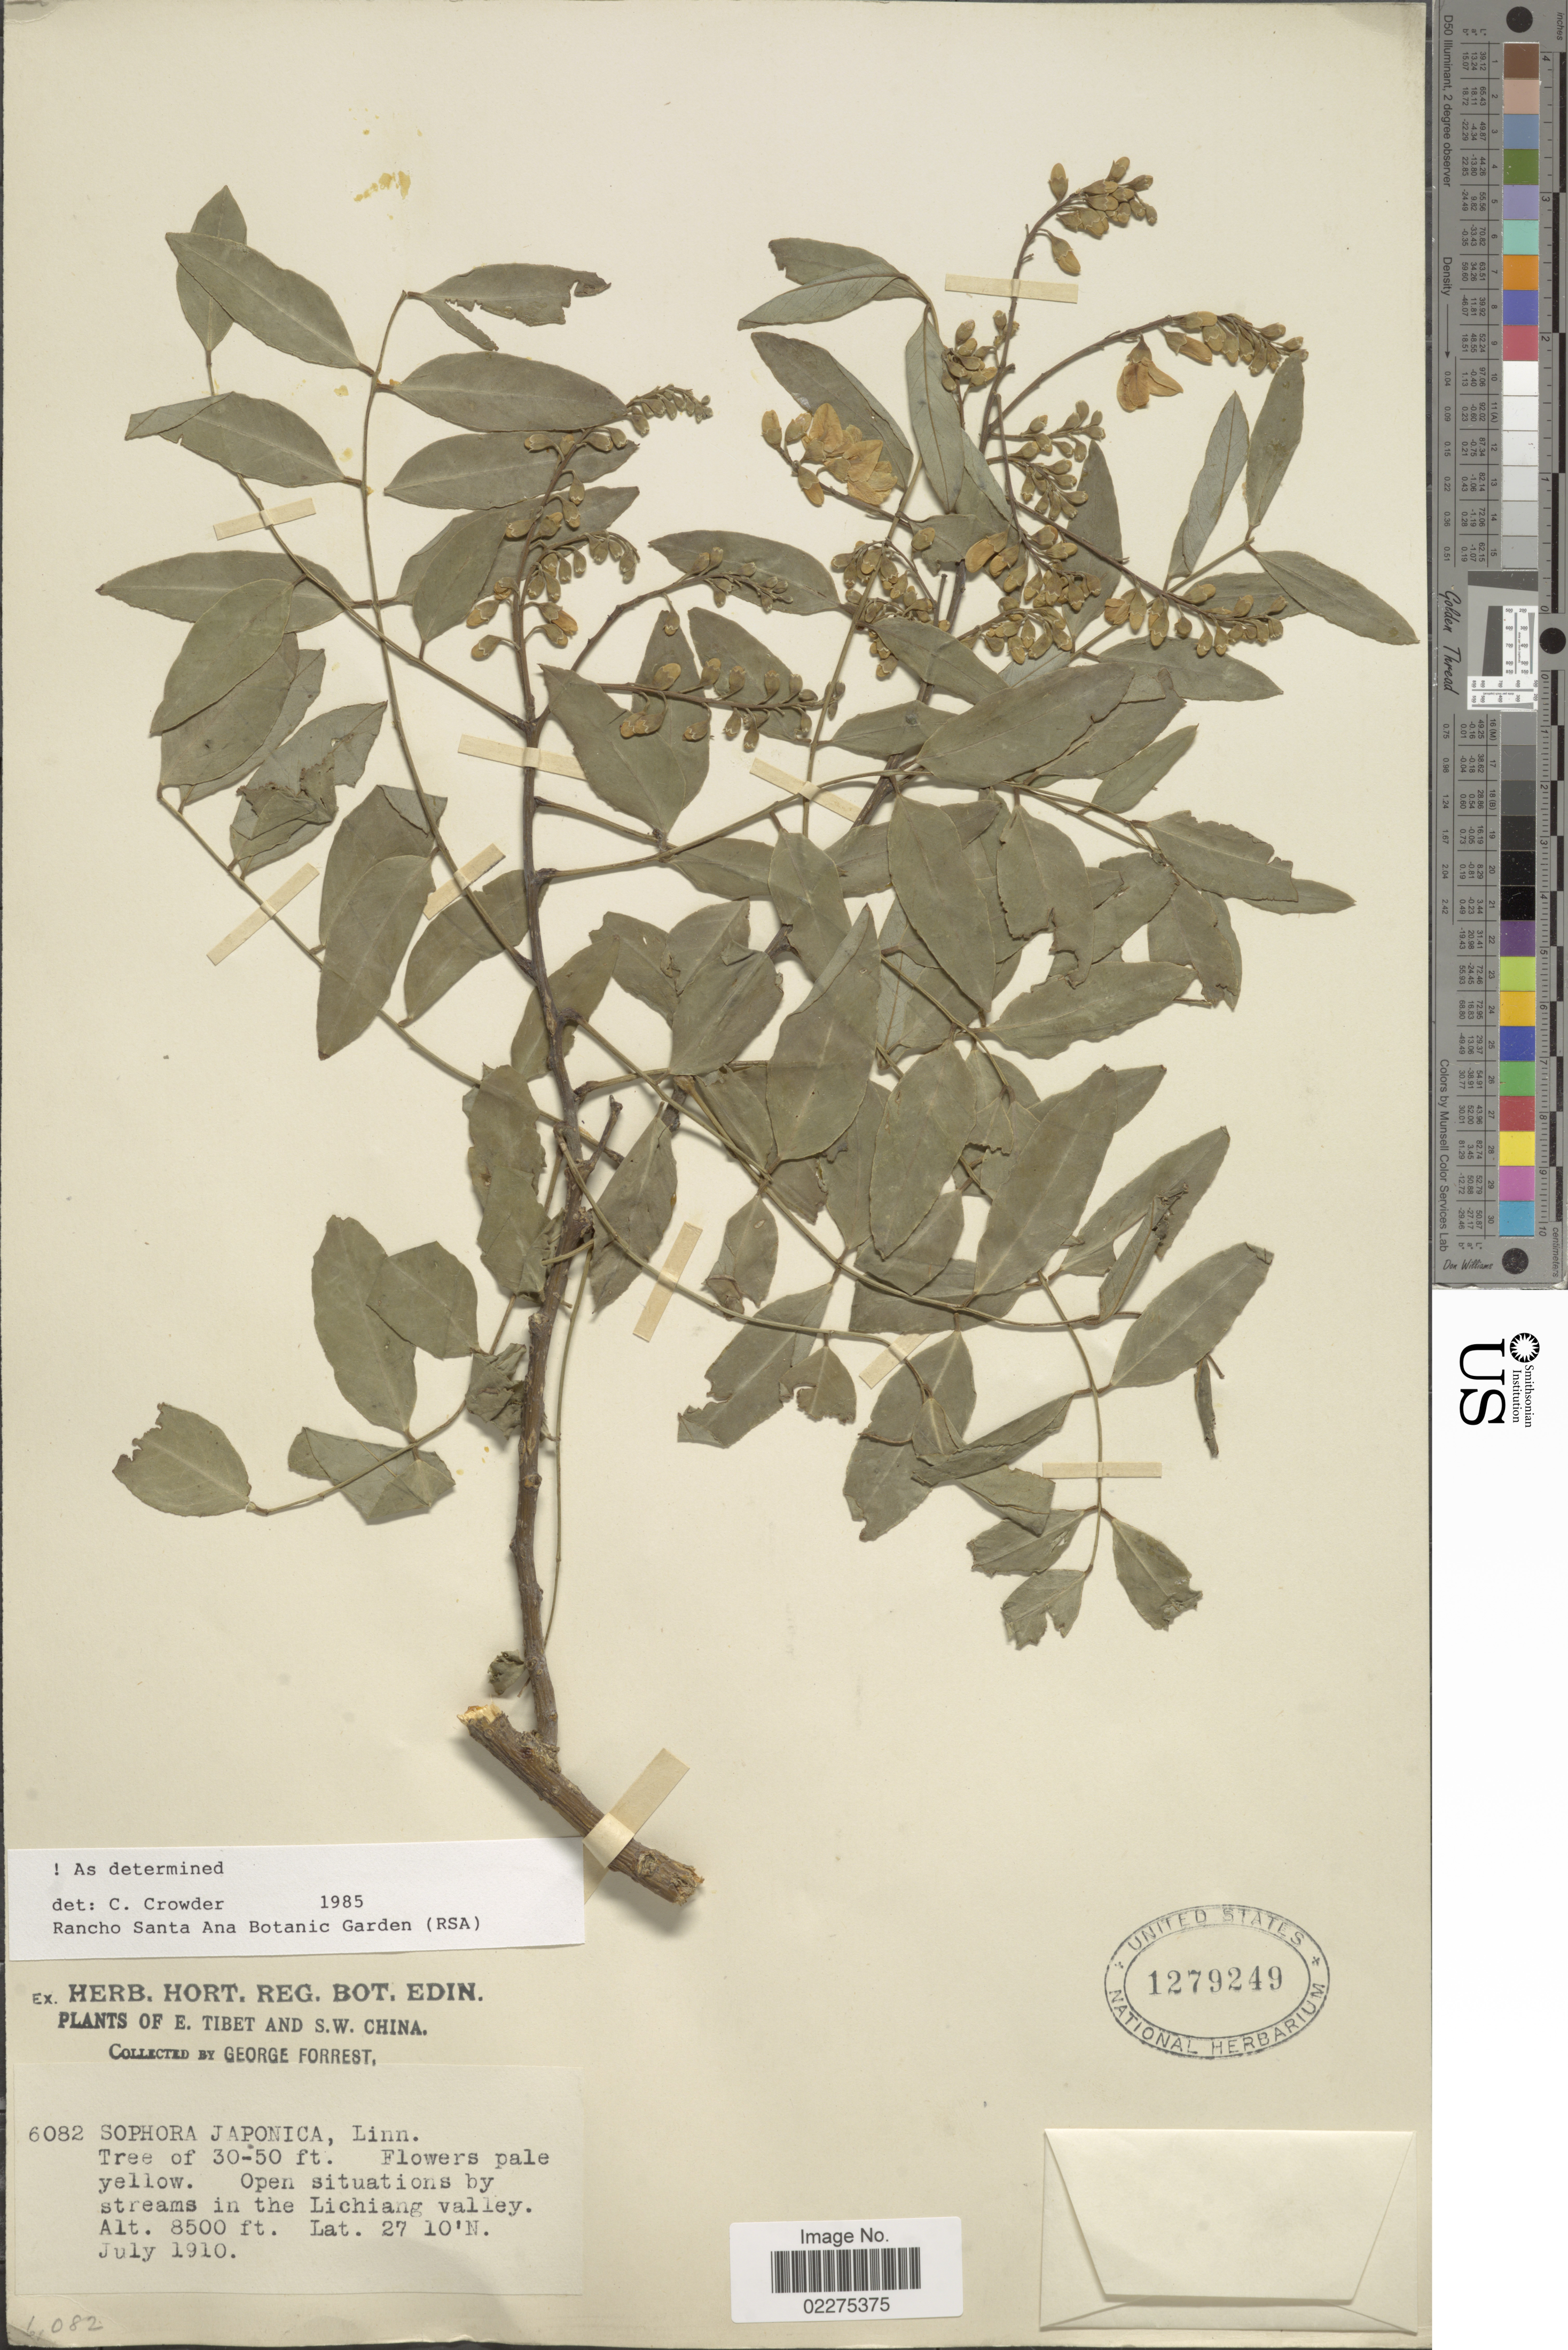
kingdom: Plantae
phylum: Tracheophyta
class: Magnoliopsida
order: Fabales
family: Fabaceae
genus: Sophora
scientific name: Sophora japonica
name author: L.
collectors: G. Forrest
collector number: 6082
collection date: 1910-07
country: China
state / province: Xizang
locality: E. Tibet and S. W. China. Lichiang valley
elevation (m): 2591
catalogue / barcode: US 1279249